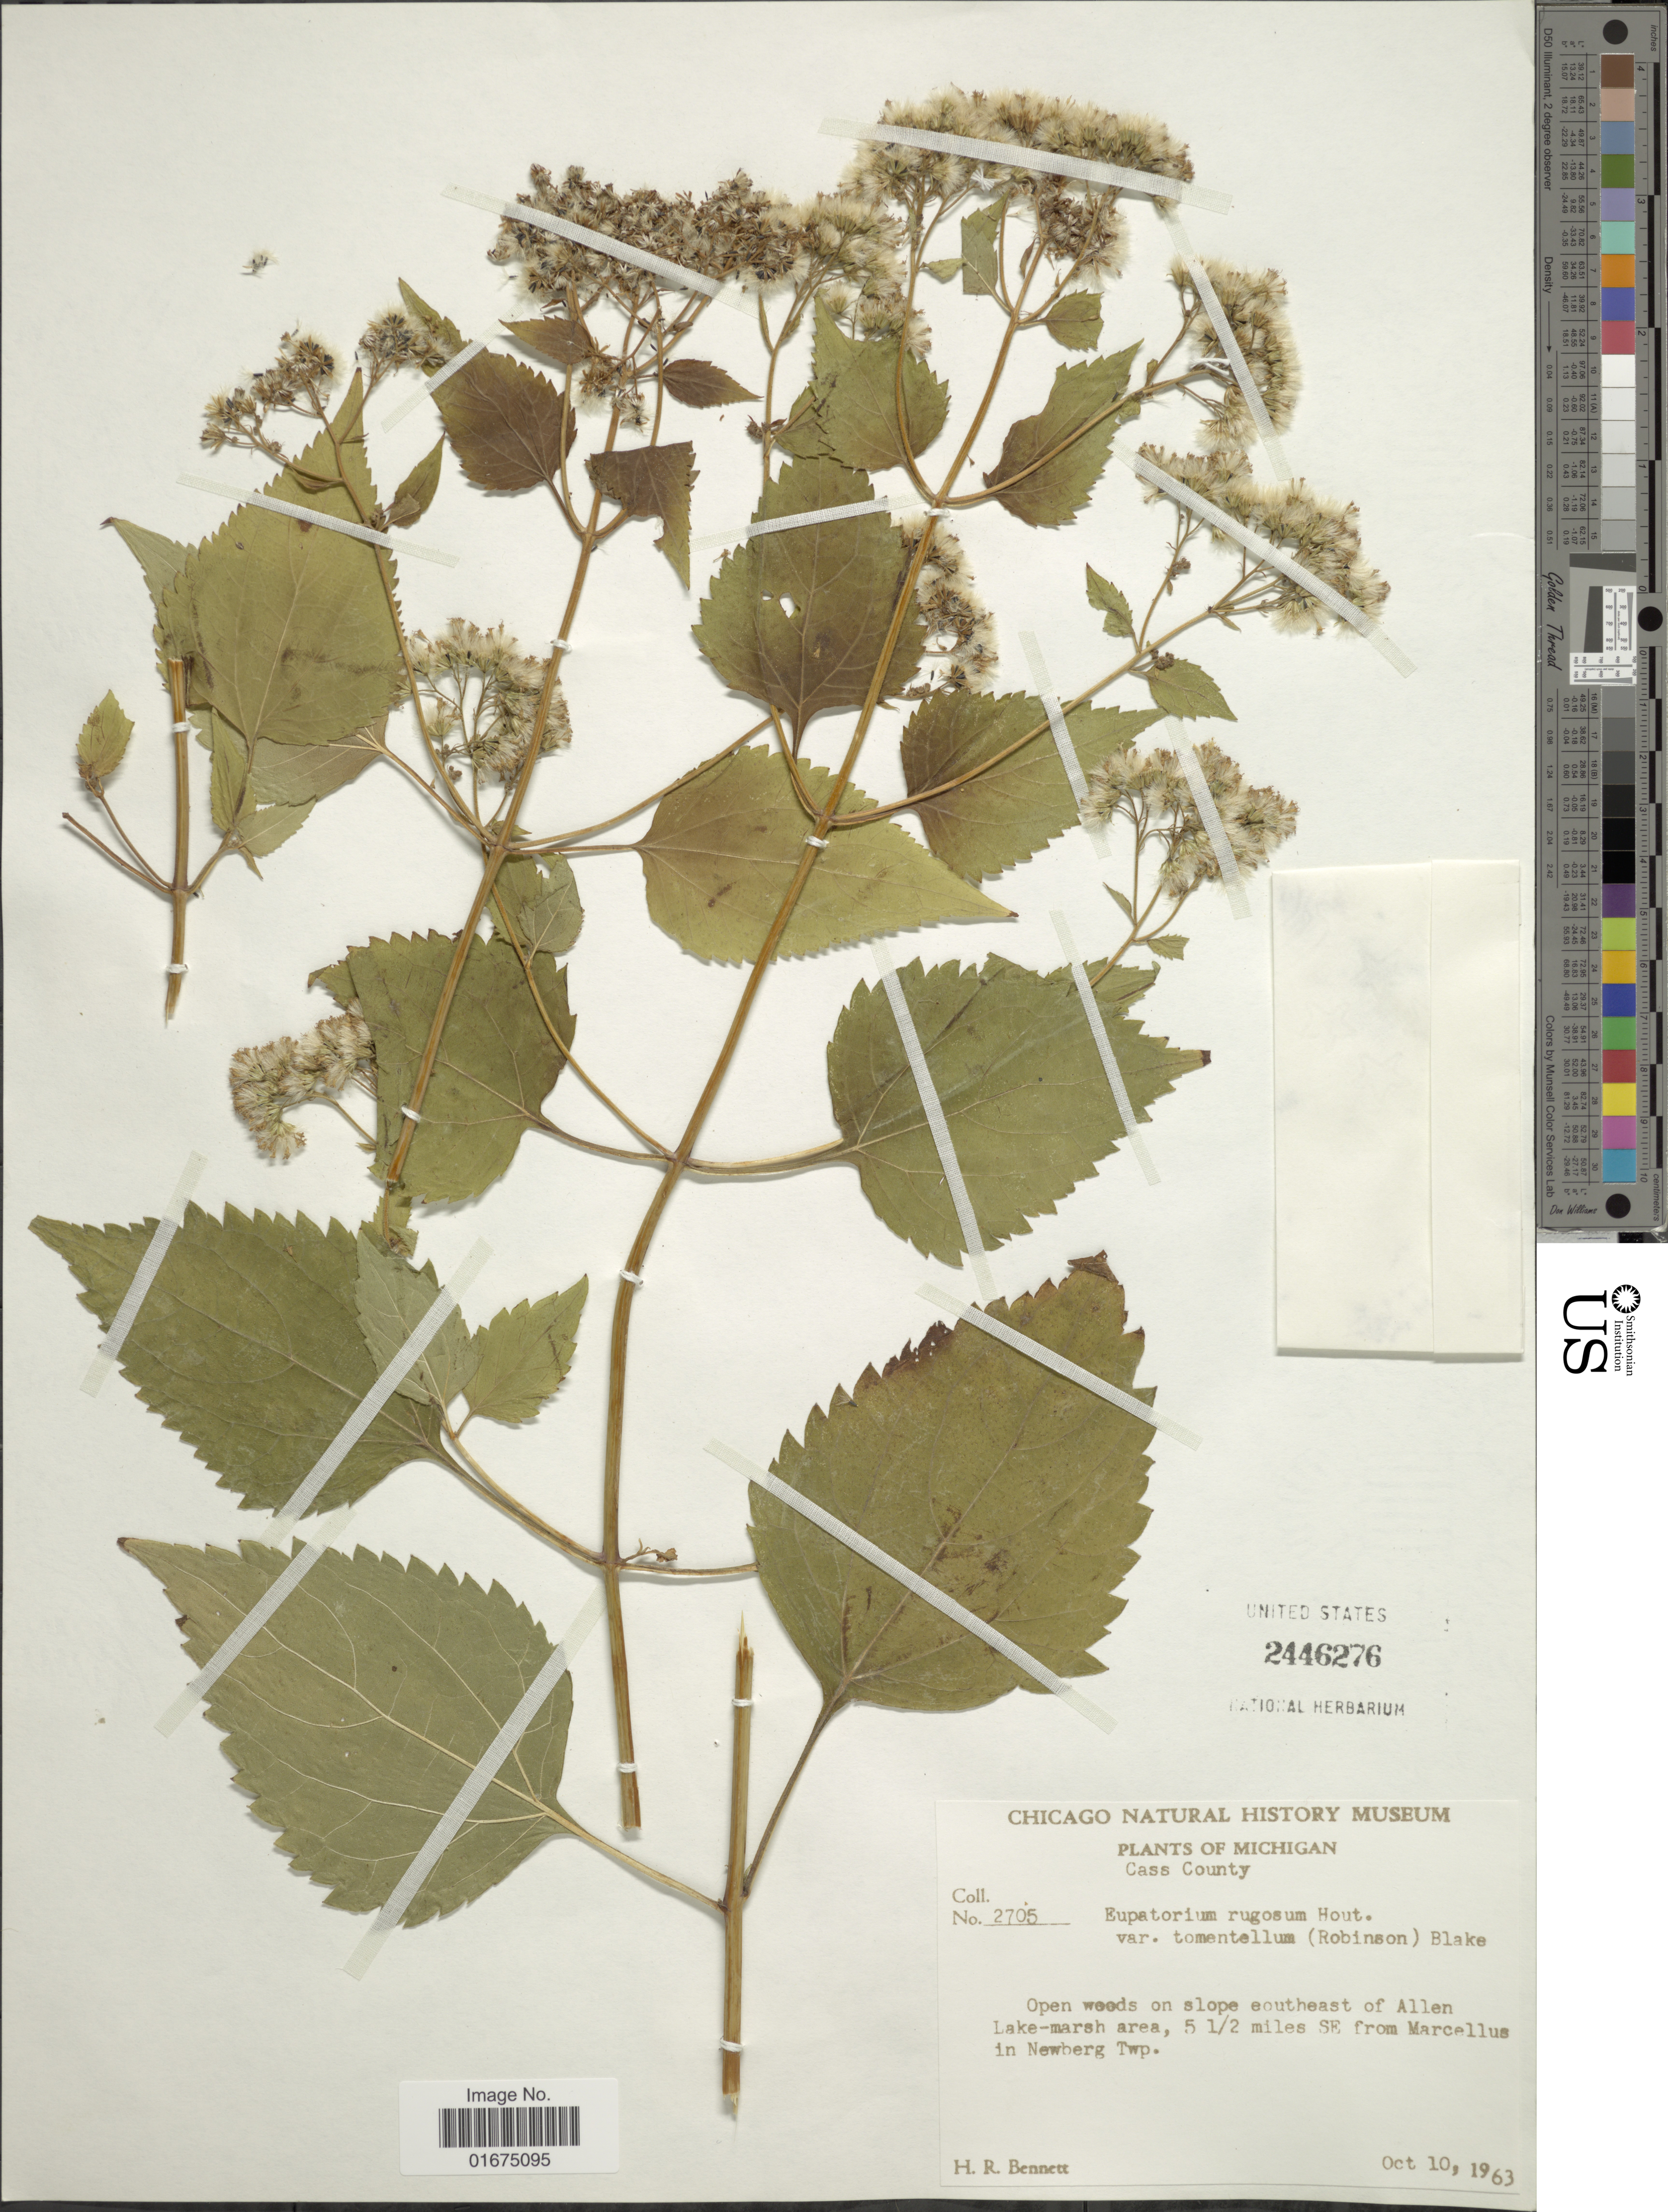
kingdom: Plantae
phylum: Tracheophyta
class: Magnoliopsida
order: Asterales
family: Asteraceae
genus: Ageratina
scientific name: Ageratina altissima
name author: (L.) R.M. King & H. Rob.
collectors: H. R. Bennett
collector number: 2705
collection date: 1963-10-10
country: United States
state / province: Michigan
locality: Cass County, Open woods on slope southeast of Allen Lake-marsh area, 5 1/2 miles SE from Marcellus in Newberg Twp.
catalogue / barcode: US 2446276